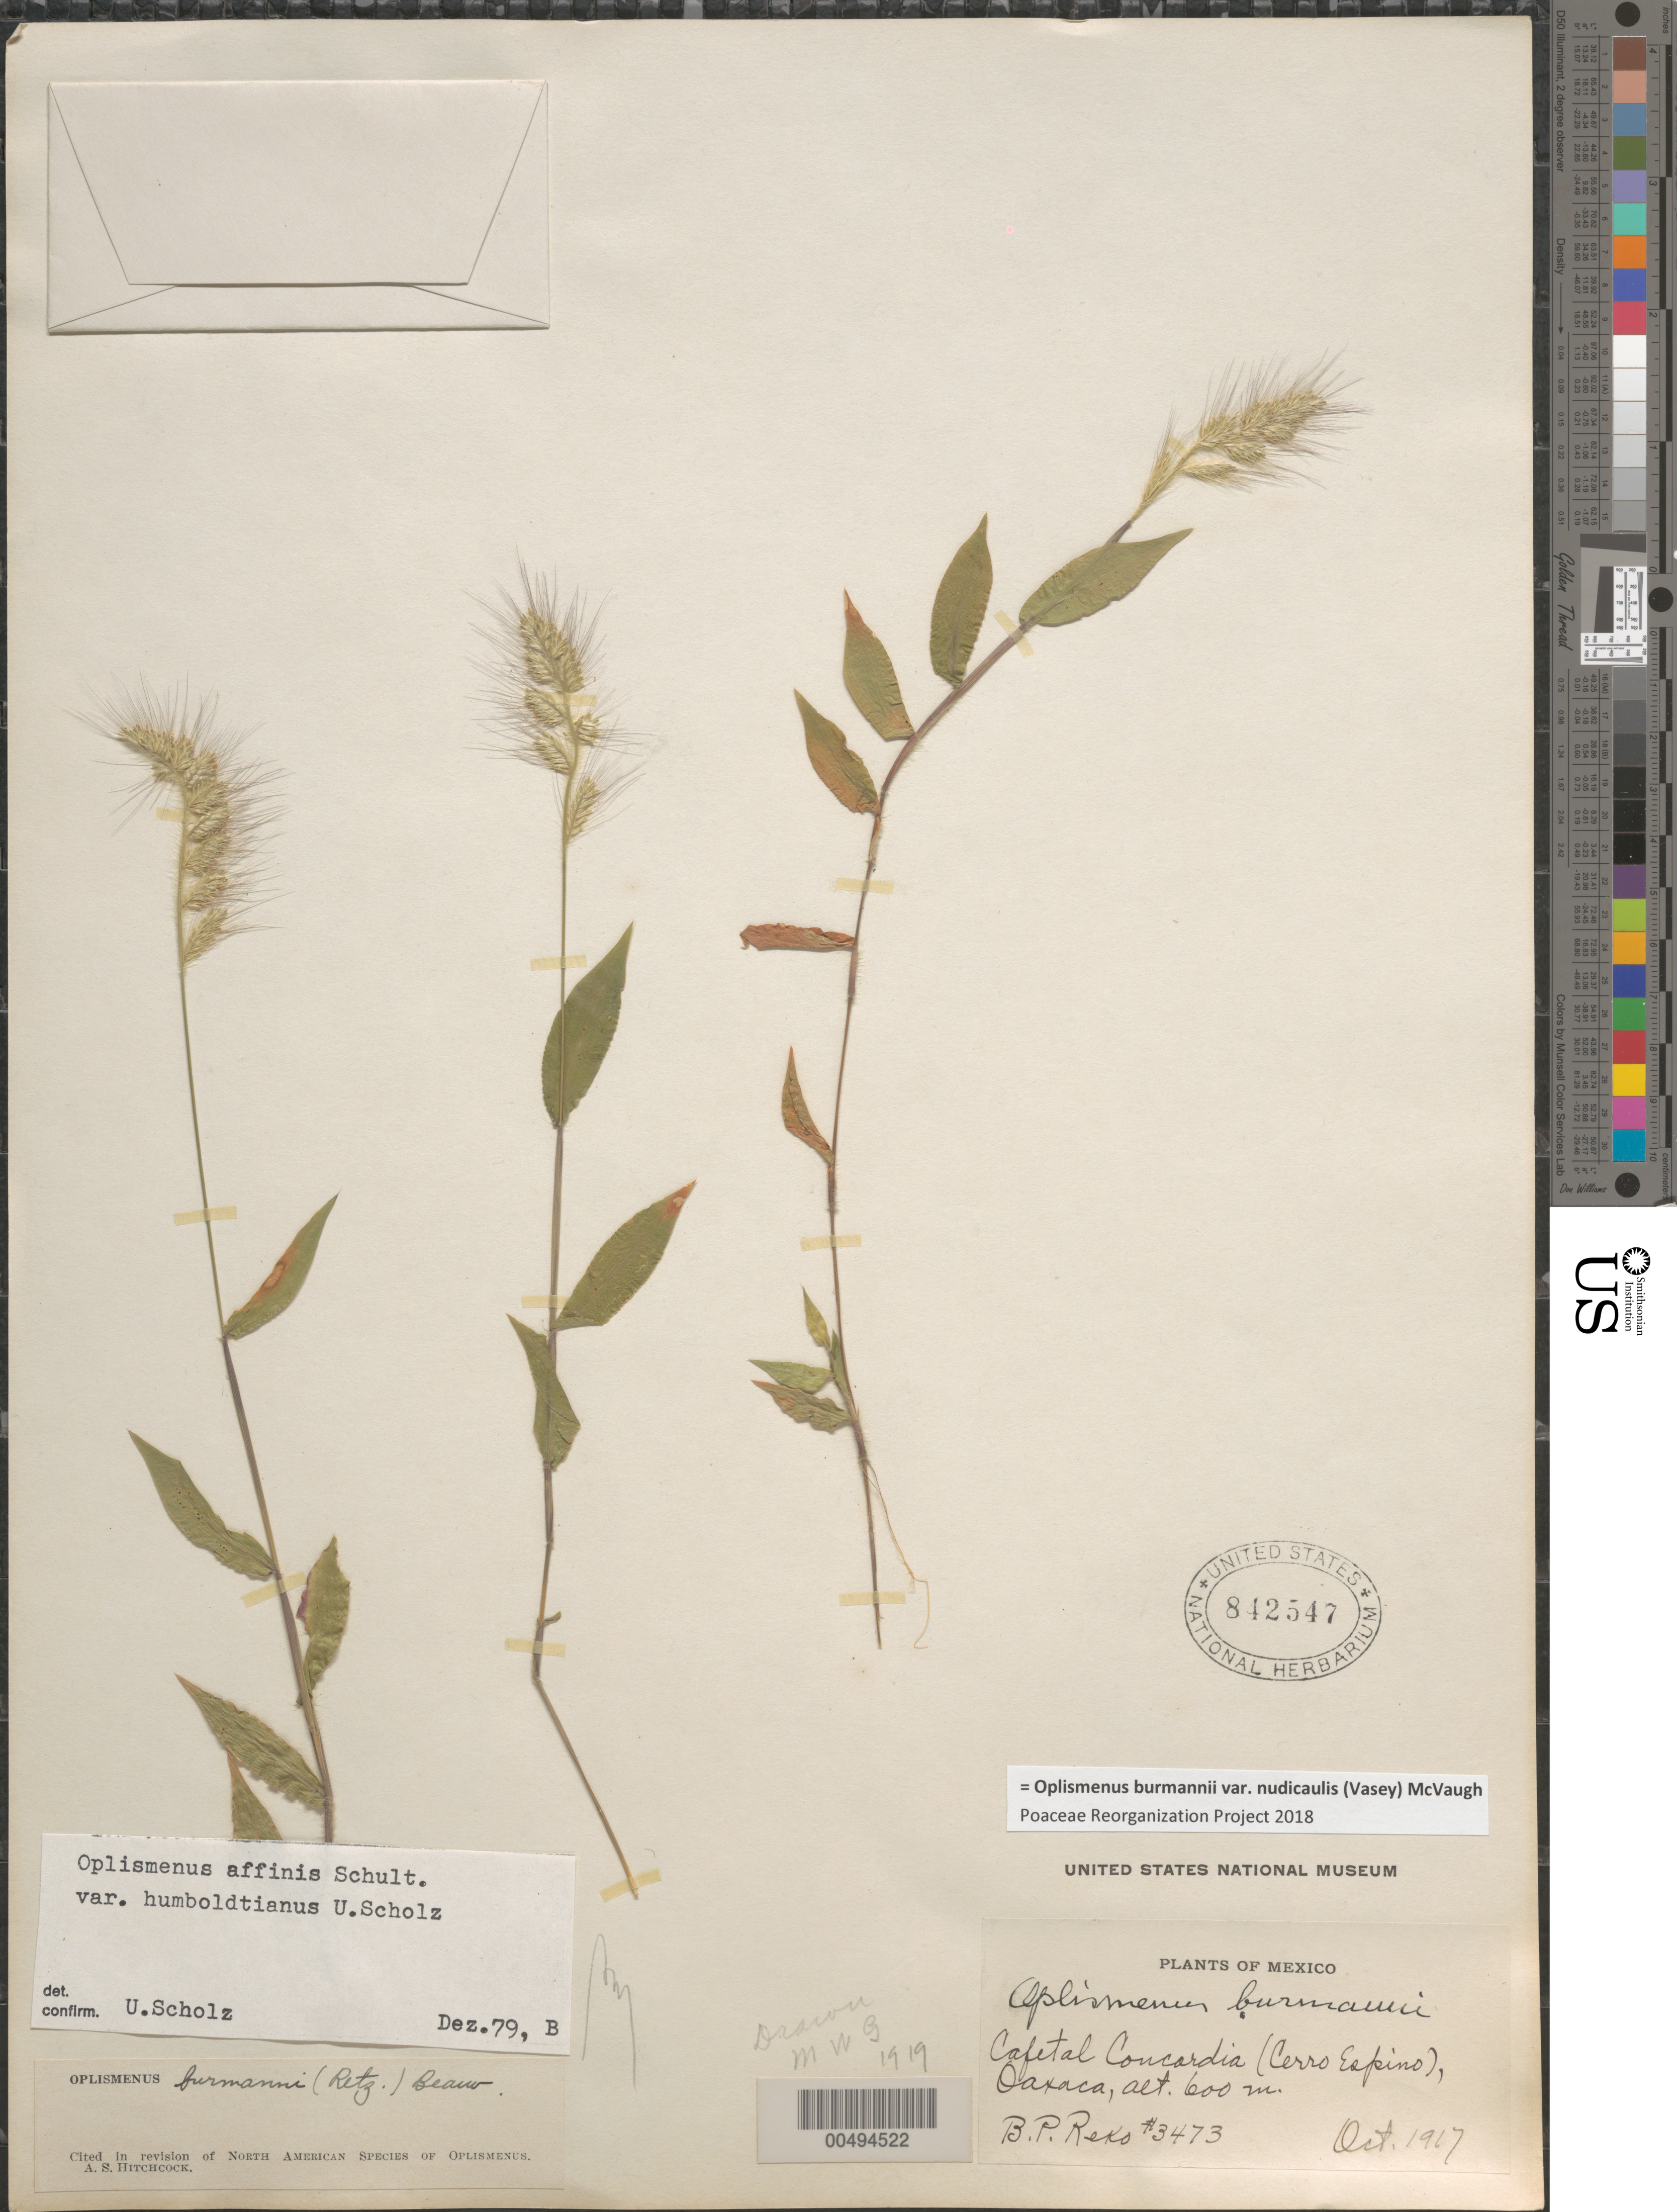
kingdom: Plantae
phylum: Tracheophyta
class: Liliopsida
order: Poales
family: Poaceae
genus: Oplismenus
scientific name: Oplismenus burmannii var. nudicaulis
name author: (Vasey) McVaugh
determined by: Poaceae Reorganization Project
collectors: B. P. Reko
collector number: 3473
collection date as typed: Oct 1917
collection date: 1917-10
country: Mexico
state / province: Oaxaca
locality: Cafetal Concordia (Cerro Espino)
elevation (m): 600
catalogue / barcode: US 842547